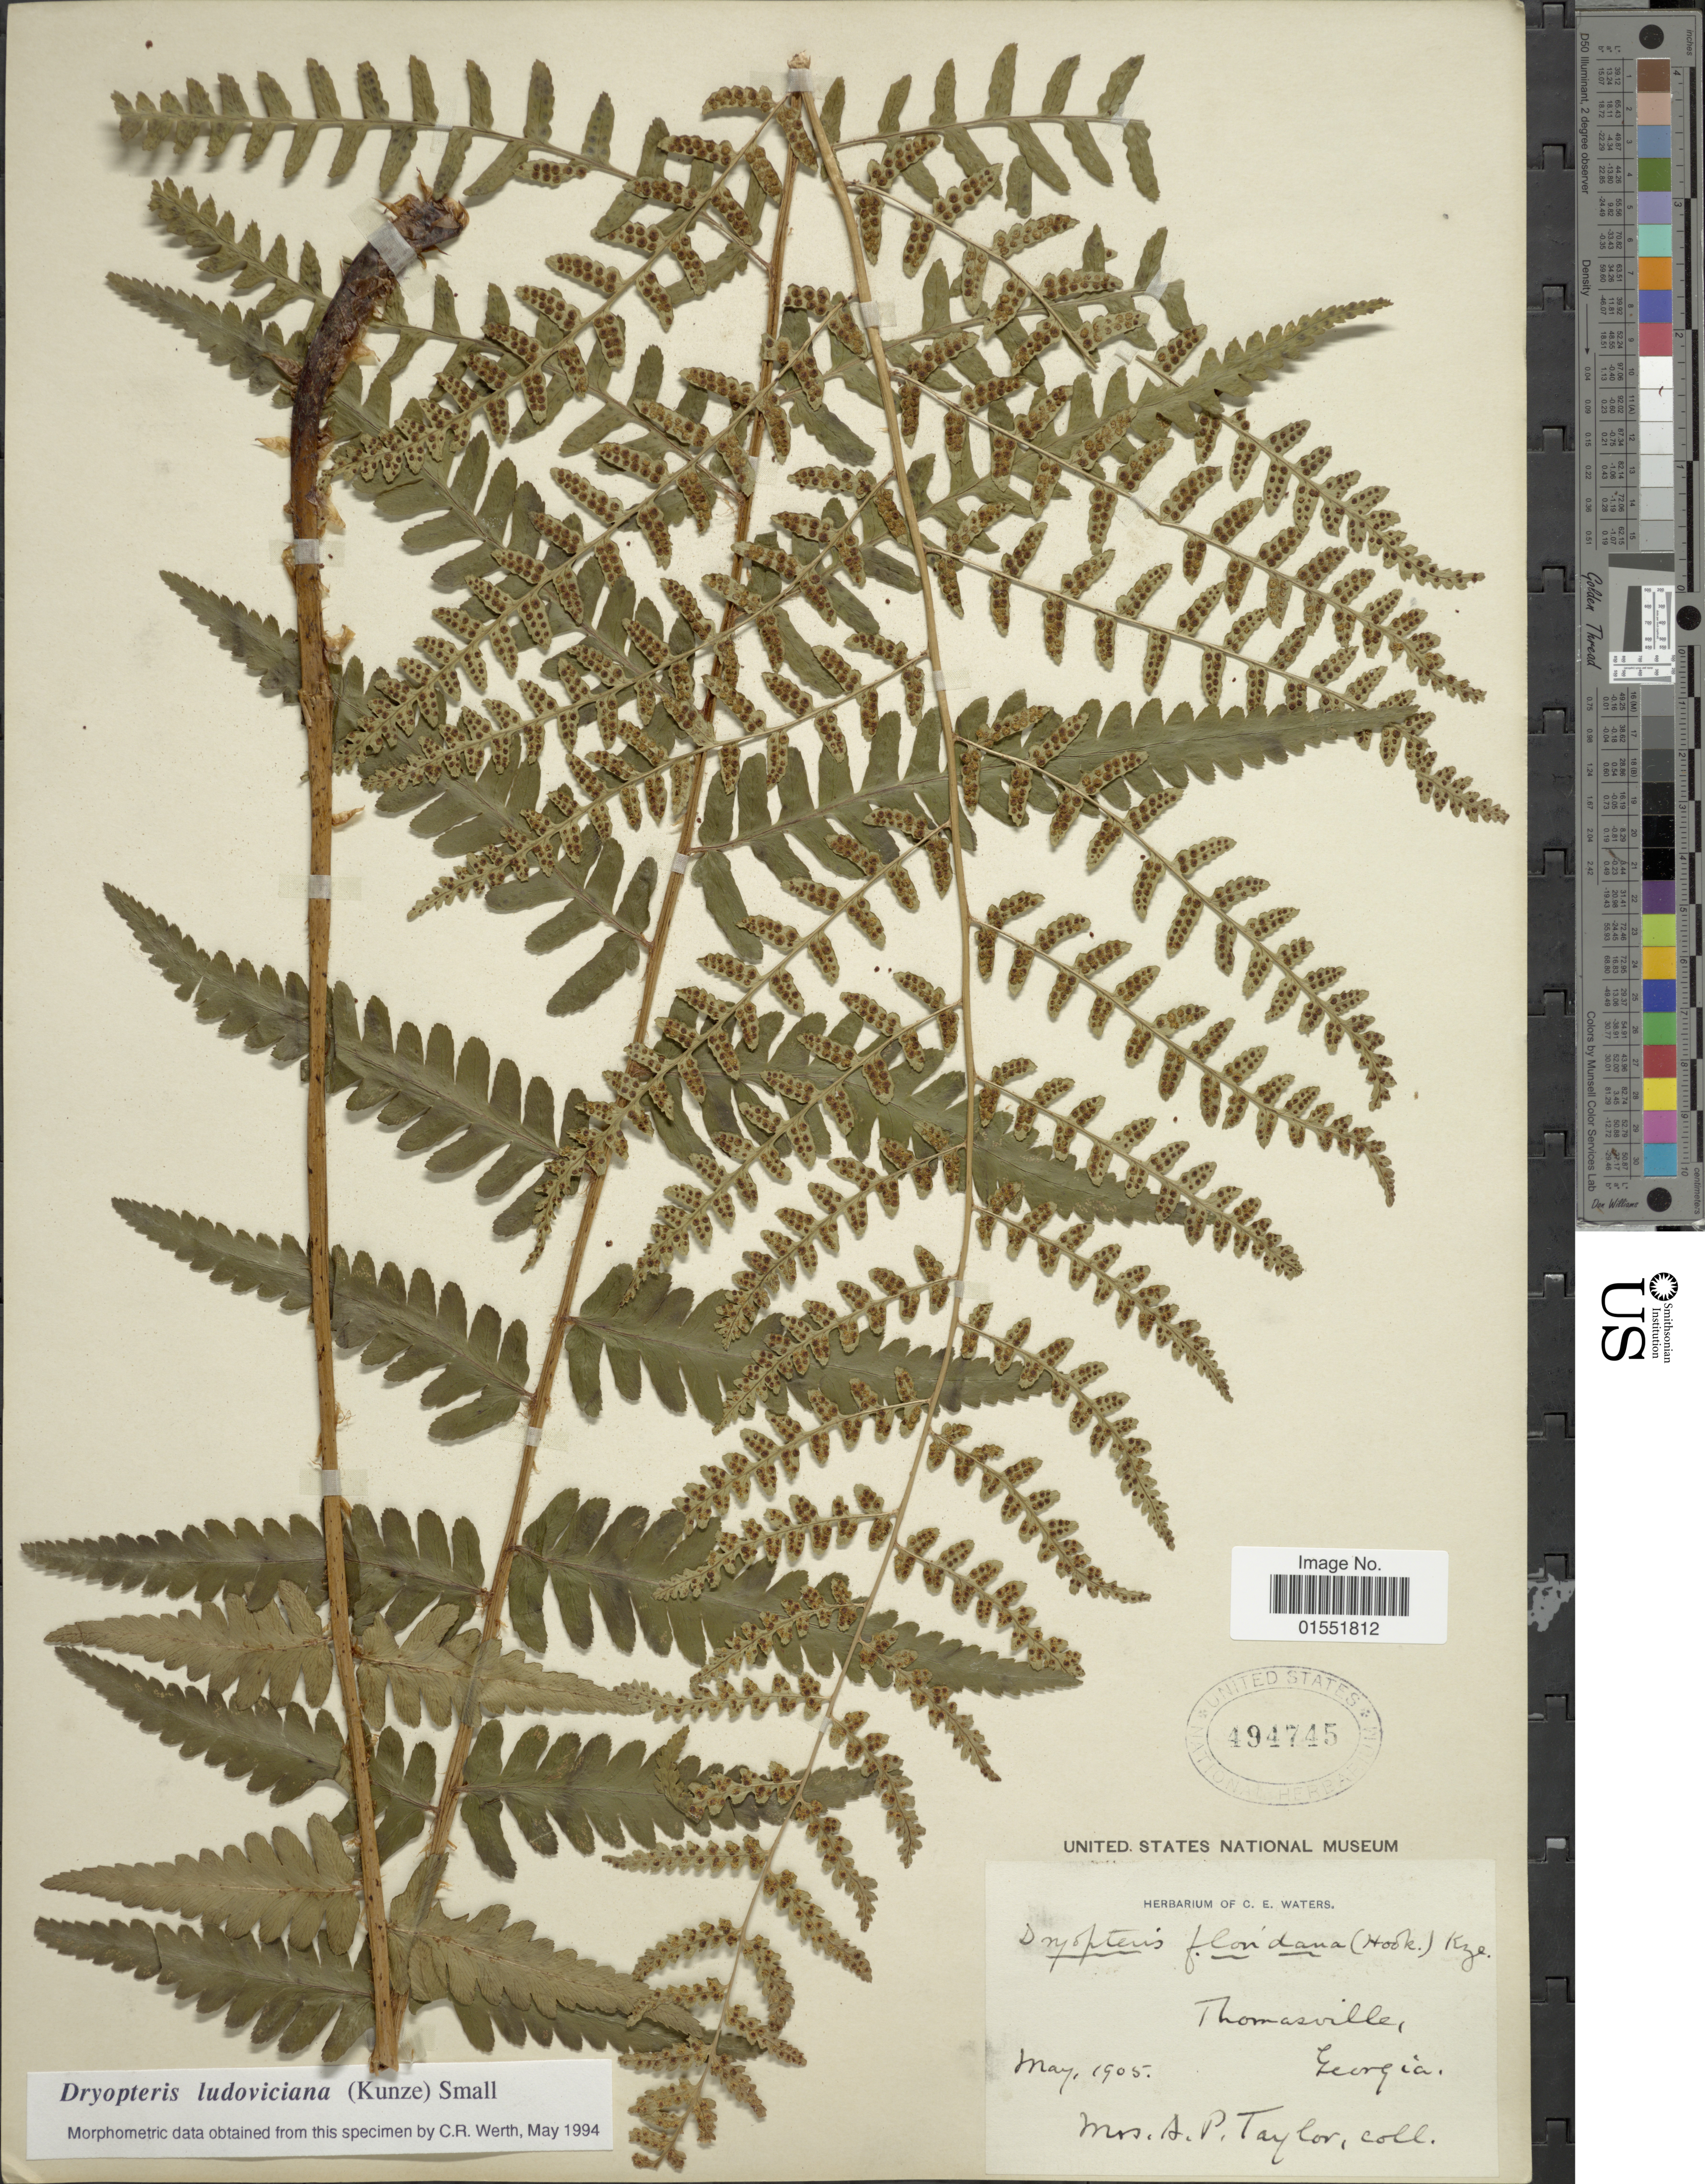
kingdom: Plantae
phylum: Tracheophyta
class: Polypodiopsida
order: Polypodiales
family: Dryopteridaceae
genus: Dryopteris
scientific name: Dryopteris ludoviciana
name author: (Kunze) Small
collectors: A. P. Taylor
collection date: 1905-05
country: United States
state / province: Georgia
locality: Thomasville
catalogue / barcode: US 494745